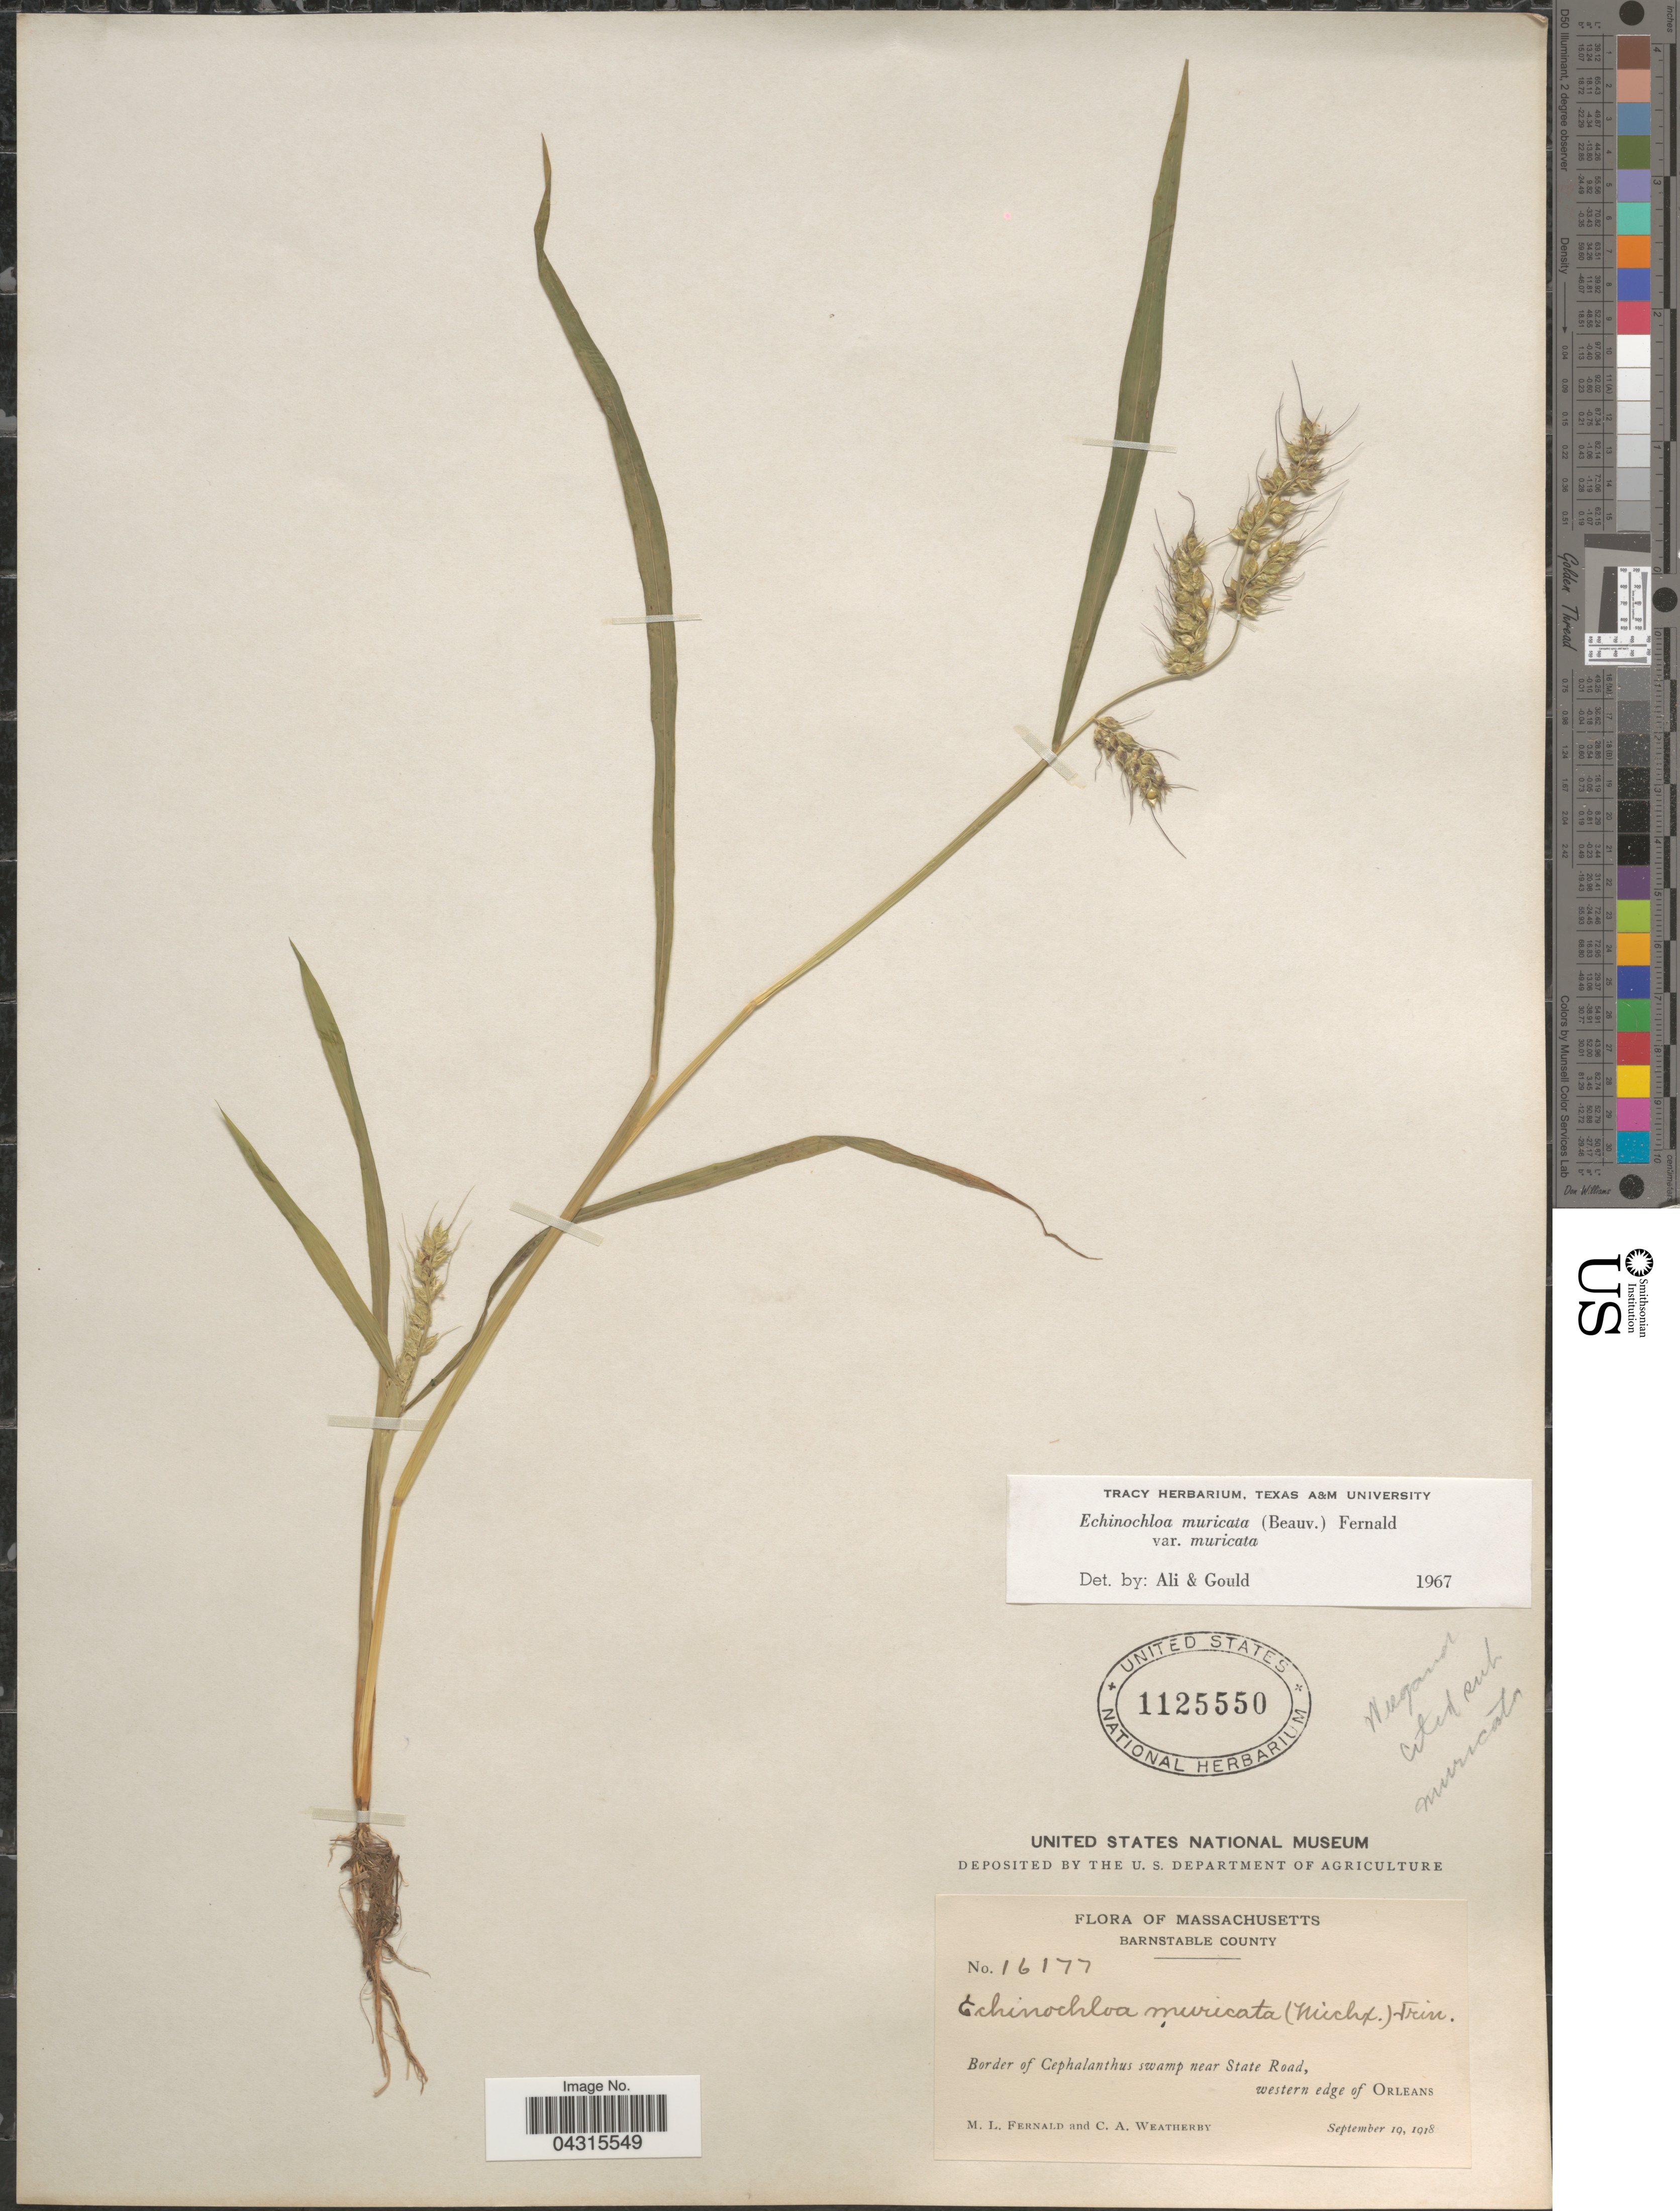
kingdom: Plantae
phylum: Tracheophyta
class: Liliopsida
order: Poales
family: Poaceae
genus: Echinochloa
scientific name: Echinochloa muricata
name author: (P. Beauv.) Fernald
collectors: M. L. Fernald & C. A. Weatherby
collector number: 16177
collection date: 1918-09-19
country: United States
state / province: Massachusetts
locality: Barnstable County. Border of Cephalanthus swamp near State Road, western edge of Orleans.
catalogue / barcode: US 1125550